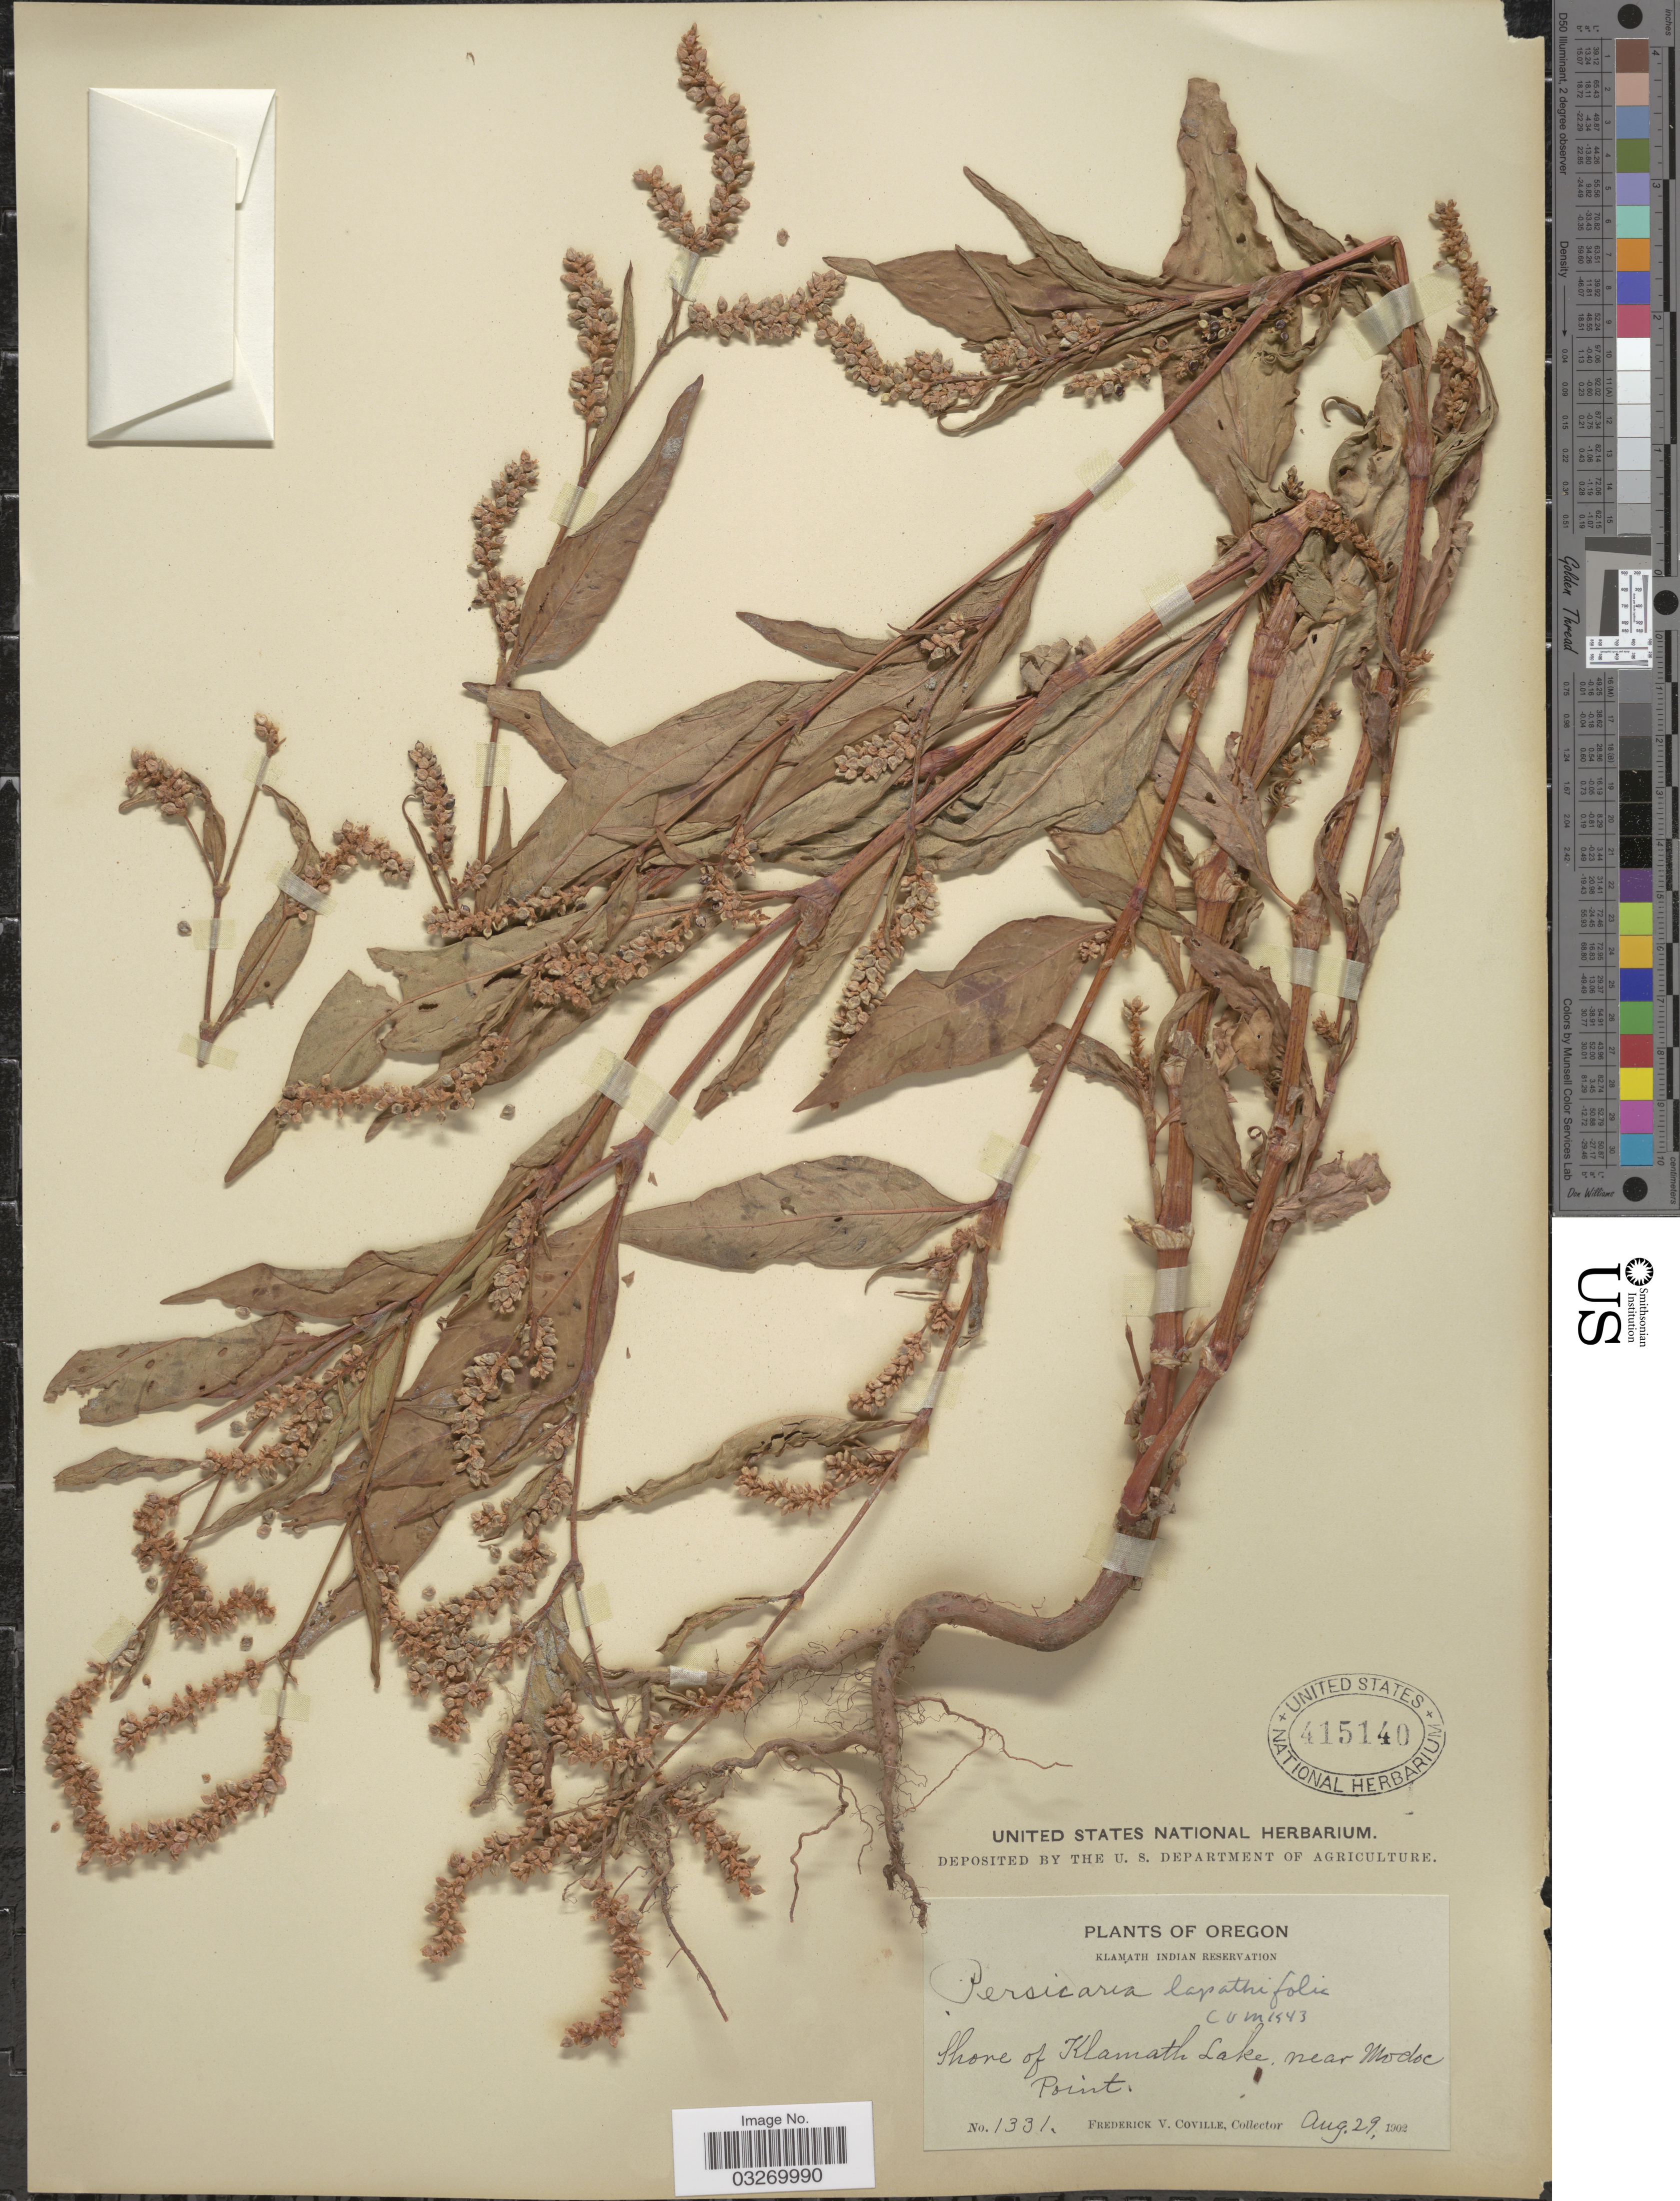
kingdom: Plantae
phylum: Tracheophyta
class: Magnoliopsida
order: Caryophyllales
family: Polygonaceae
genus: Persicaria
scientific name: Persicaria lapathifolia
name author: (L.) Delarbre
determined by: Atha, D. E.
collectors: F. V. Coville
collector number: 1331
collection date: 1902-08-29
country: United States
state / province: Oregon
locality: Klamath Indian Reservation. Shore of Klamath Lake, near Modoc Point.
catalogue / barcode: US 415140